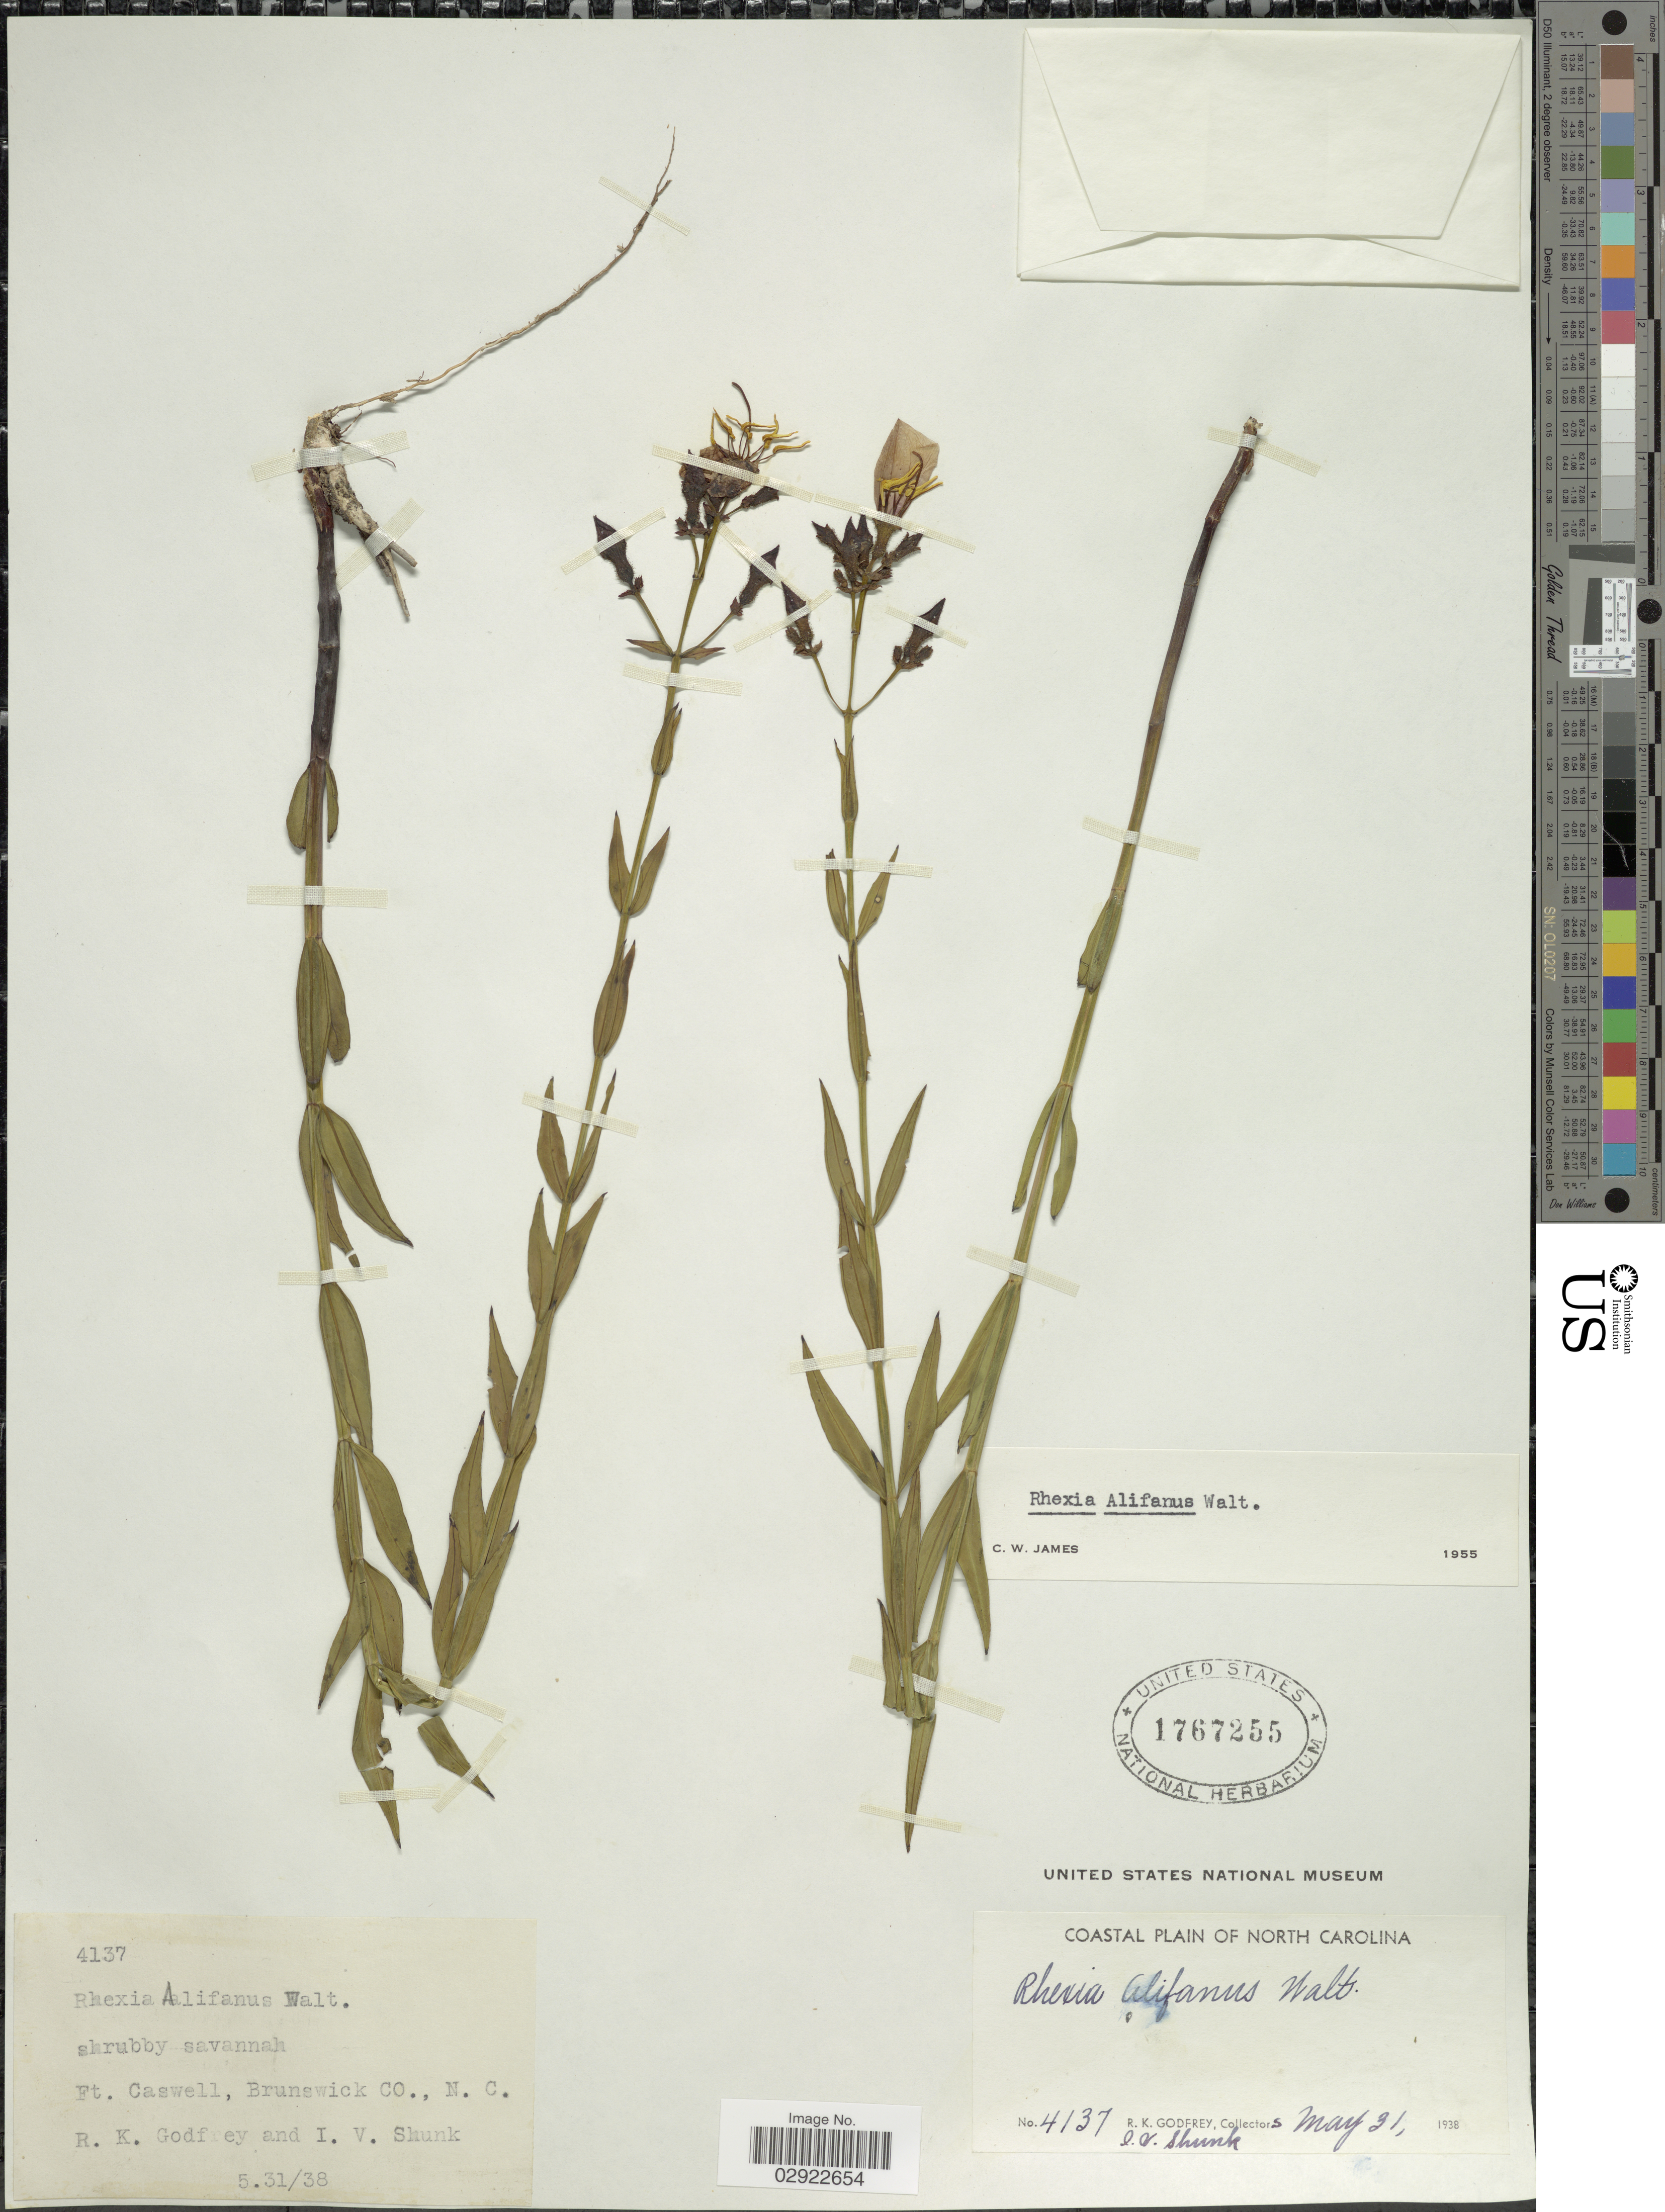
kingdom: Plantae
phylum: Tracheophyta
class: Magnoliopsida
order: Myrtales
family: Melastomataceae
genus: Rhexia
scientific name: Rhexia alifanus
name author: Walter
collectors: R. K. Godfrey & I. Schunk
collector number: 4137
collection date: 1938-05-31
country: United States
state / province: North Carolina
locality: Coastal Plain of North Carolina. Ft. Caswell, Brunswick Co.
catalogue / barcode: US 1767255